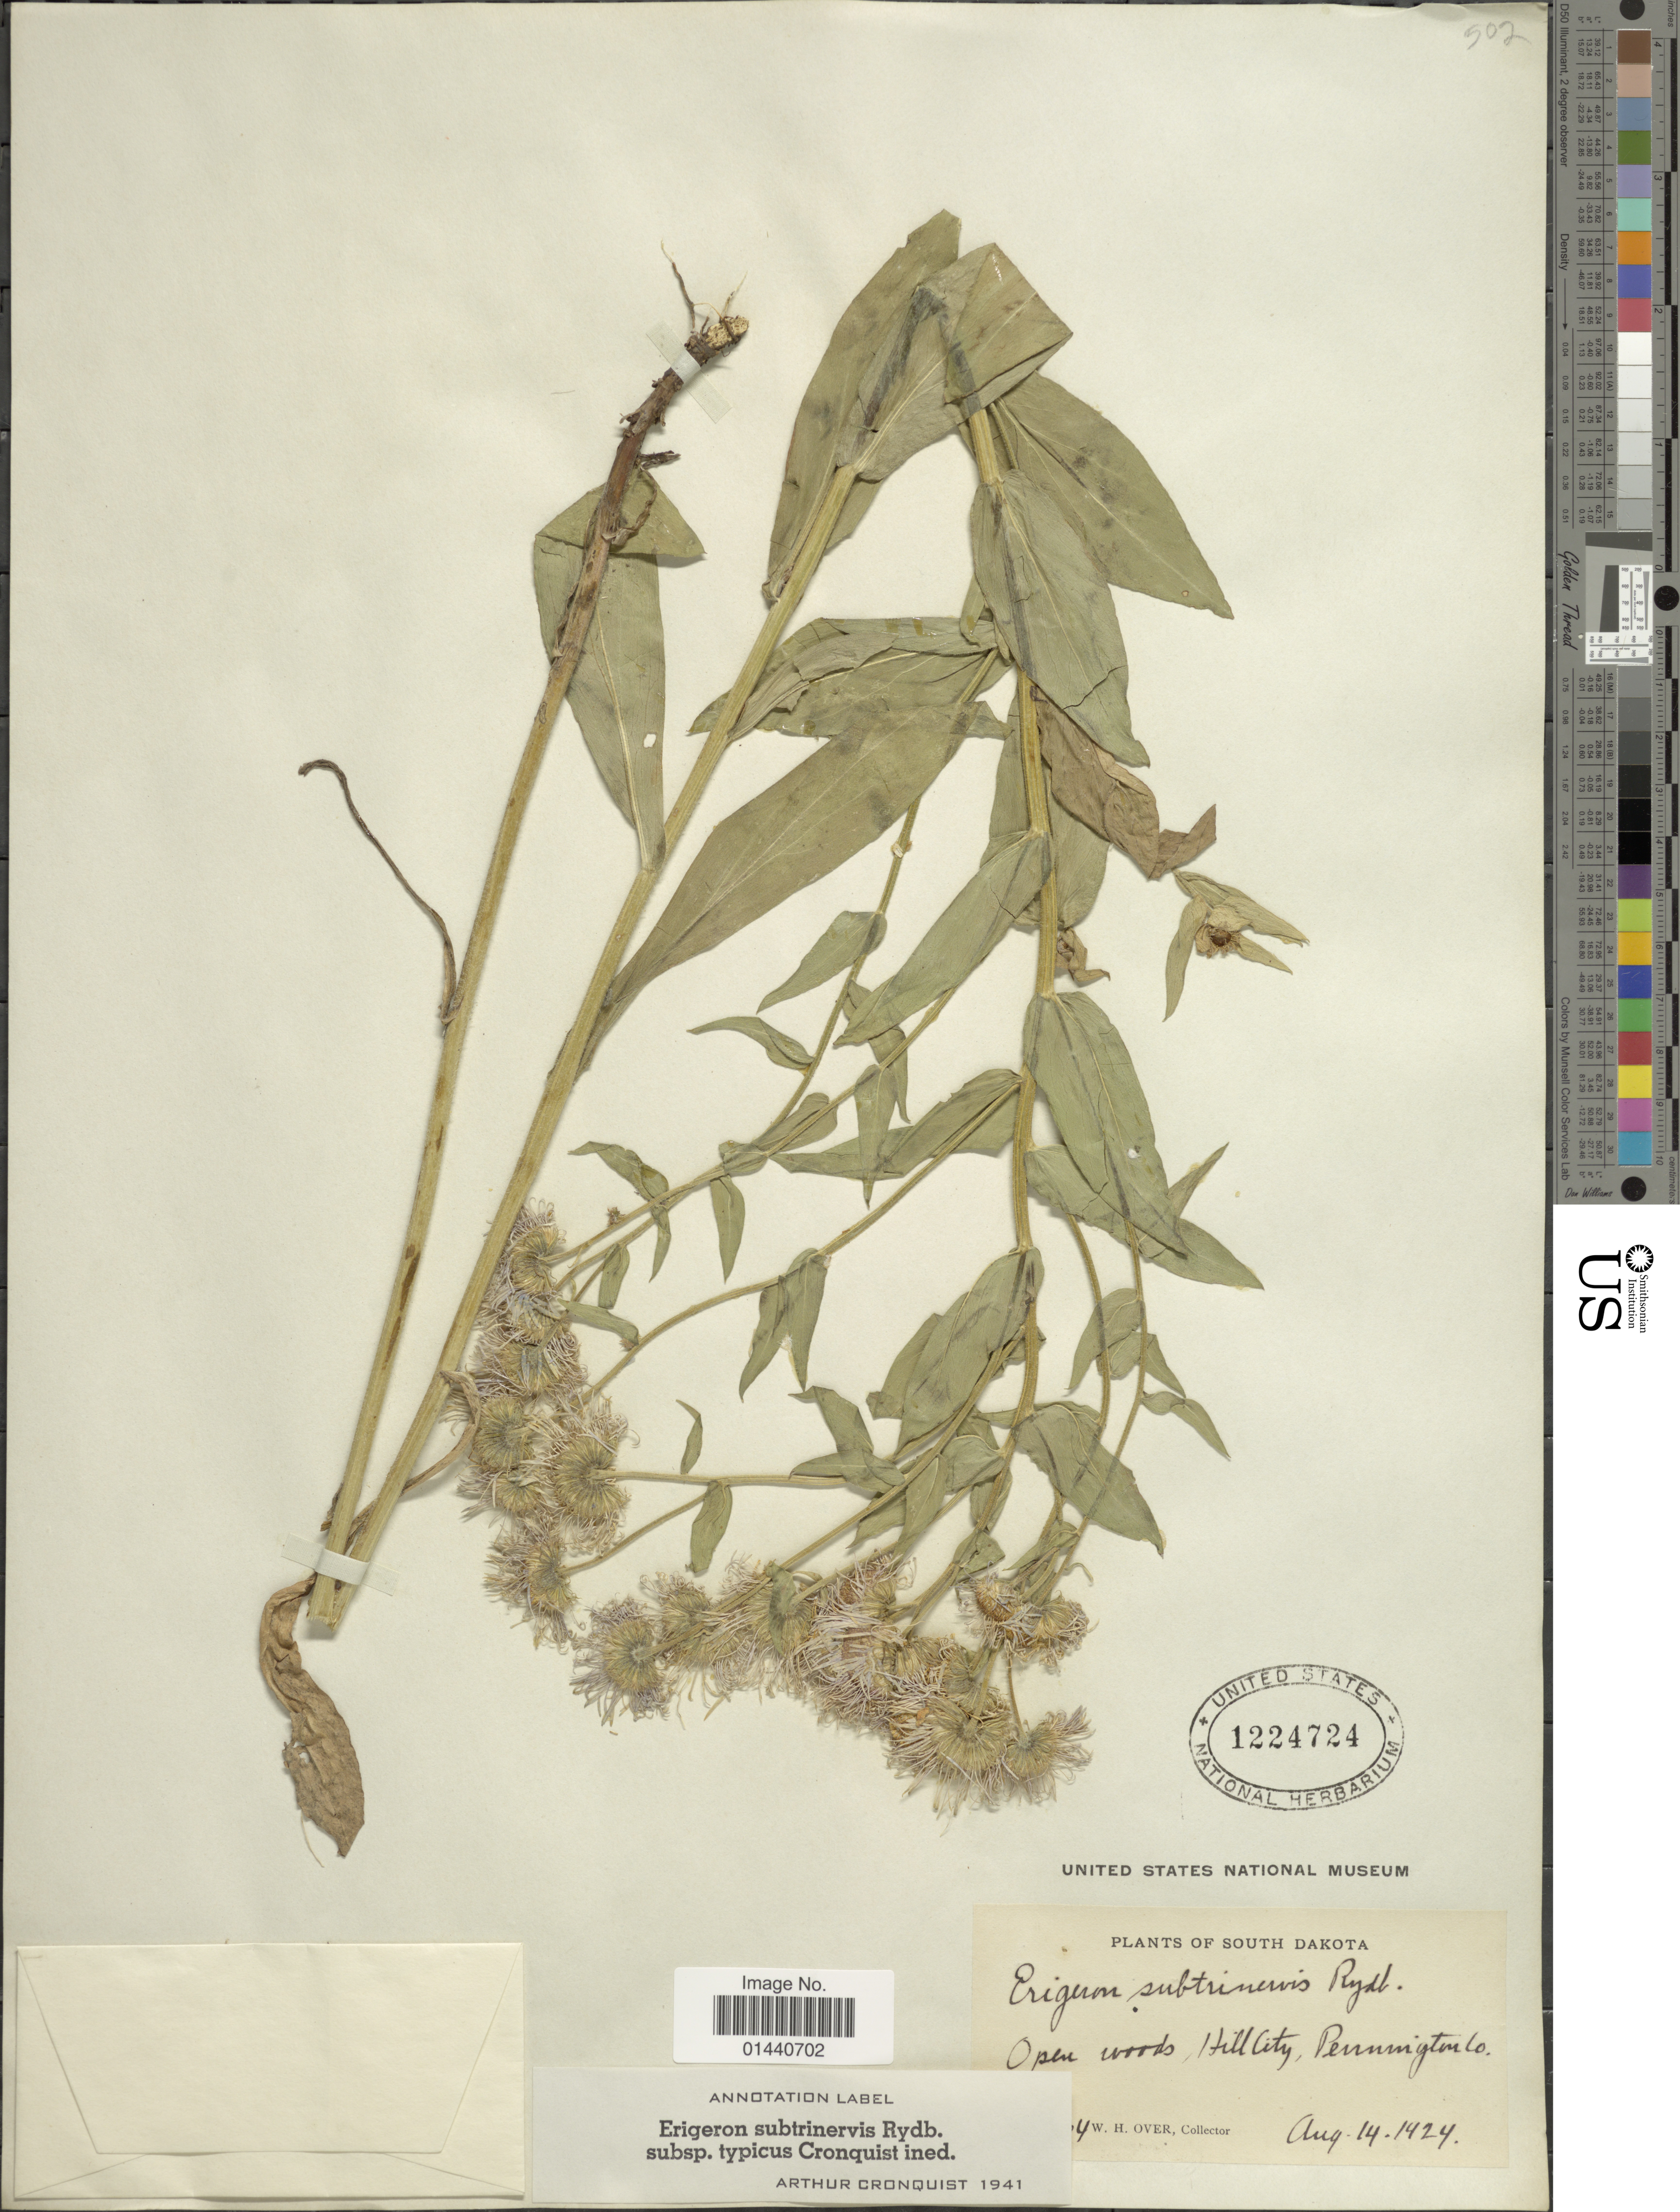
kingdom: Plantae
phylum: Tracheophyta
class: Magnoliopsida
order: Asterales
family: Asteraceae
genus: Erigeron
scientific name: Erigeron subtrinervis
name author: Rydb. ex Porter & Britton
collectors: W. Over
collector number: !4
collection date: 1924-08-14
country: United States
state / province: South Dakota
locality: Hill City, Pennington Co.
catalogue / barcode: US 1224724